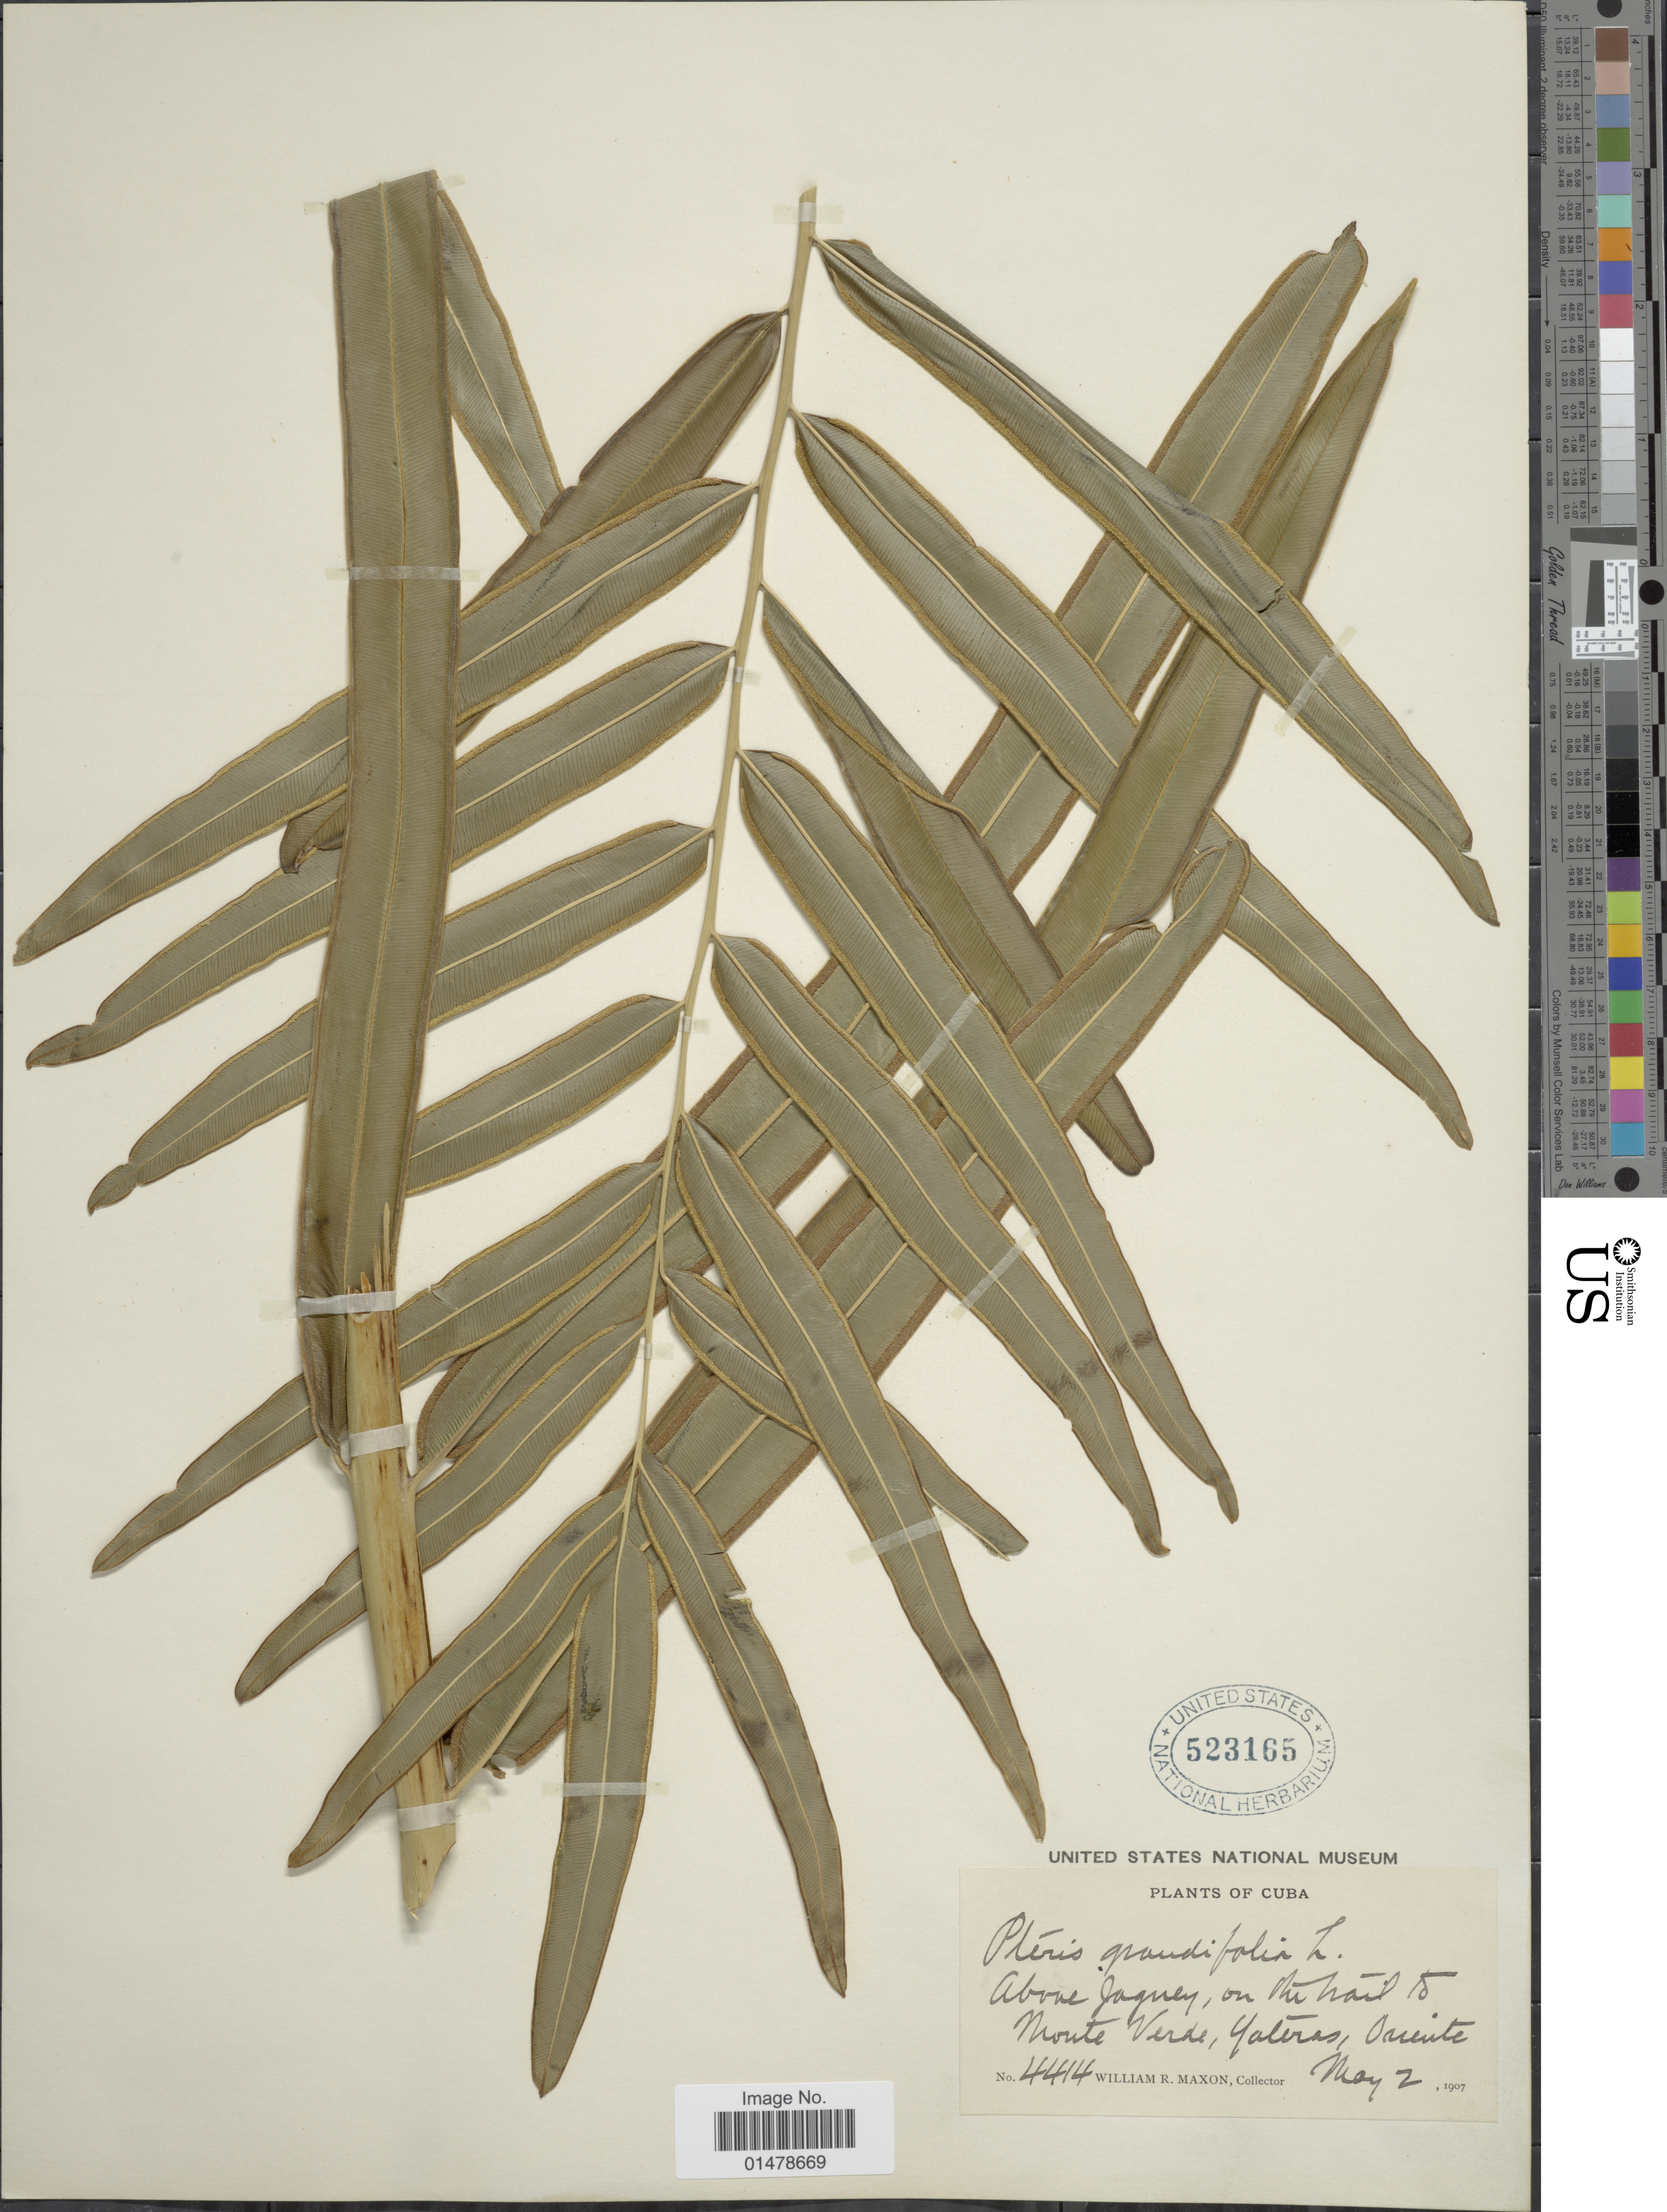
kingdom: Plantae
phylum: Tracheophyta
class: Polypodiopsida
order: Polypodiales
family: Pteridaceae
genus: Pteris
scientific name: Pteris grandifolia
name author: L.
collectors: W. R. Maxon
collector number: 4414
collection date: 1907-05-02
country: Cuba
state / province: Oriente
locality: Above Jagney, on the hail to Monte Verde, Yateras.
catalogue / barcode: US 523165